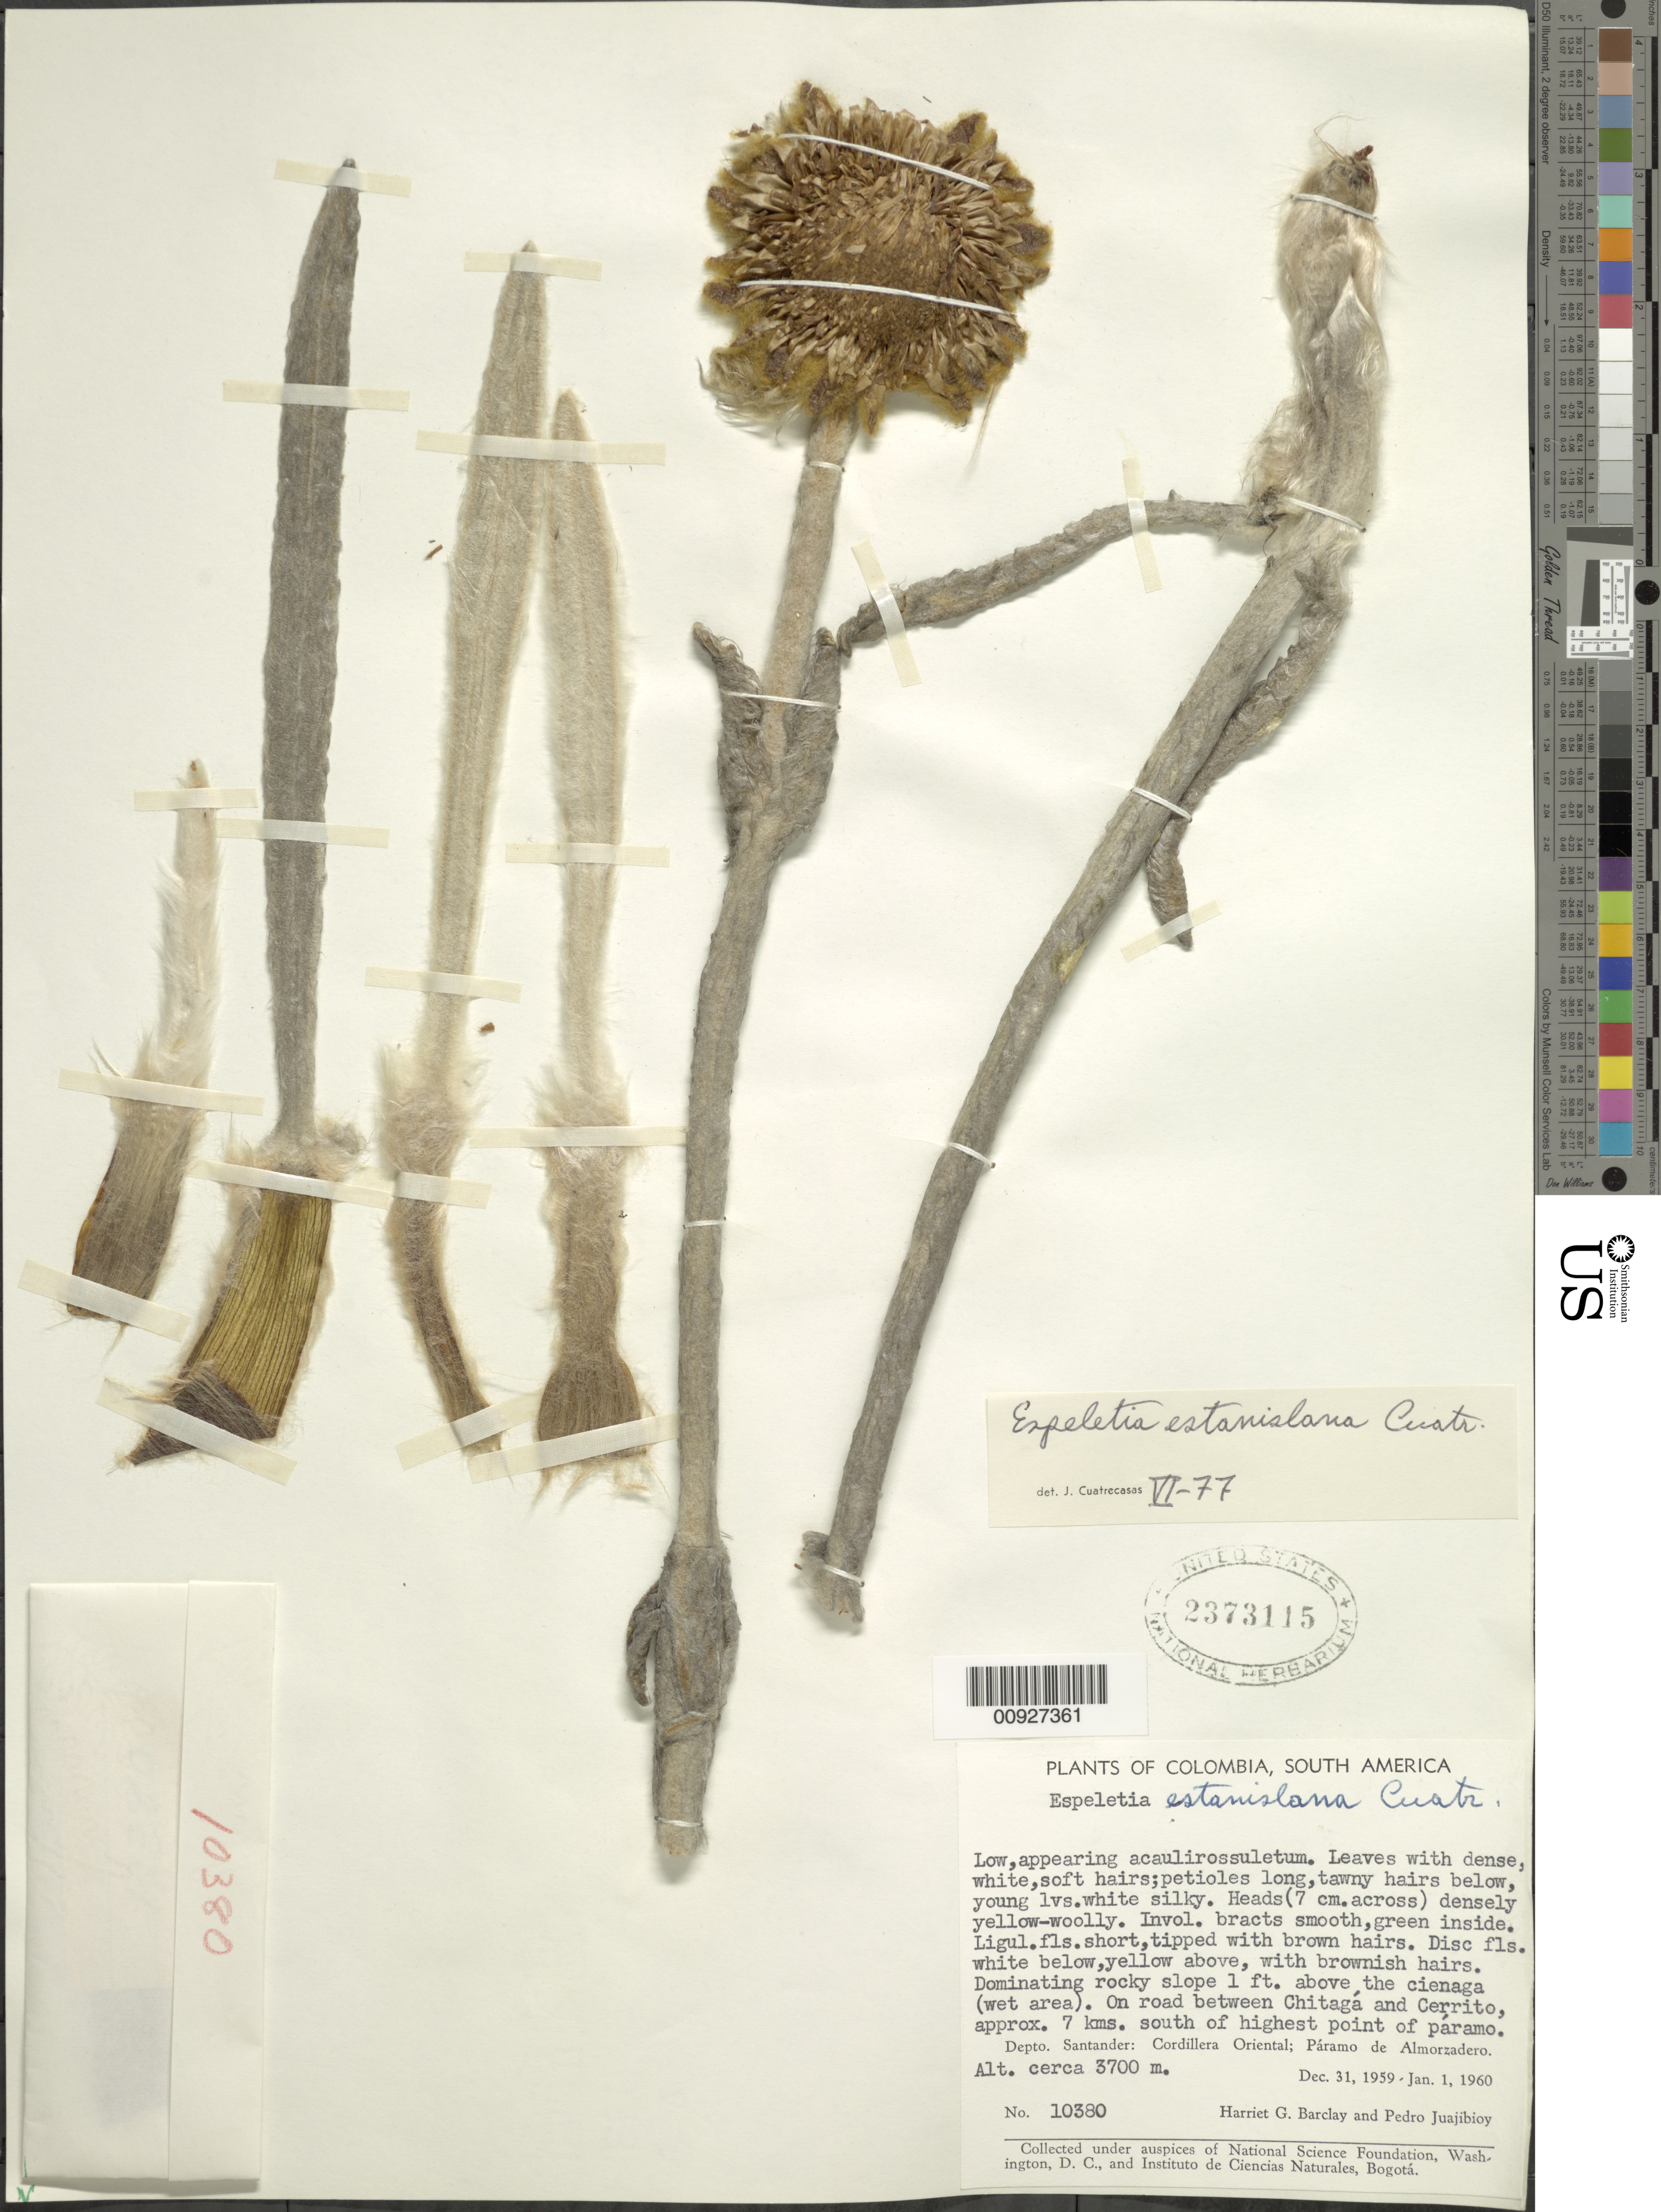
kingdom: Plantae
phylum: Tracheophyta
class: Magnoliopsida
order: Asterales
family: Asteraceae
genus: Espeletia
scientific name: Espeletia estanislana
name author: Cuatrec.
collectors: H. G. Barclay & P. Juajibioy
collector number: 10380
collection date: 1959-12-31/1960-01-01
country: Colombia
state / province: Santander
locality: Páramo del Almorzadero. Cordillera Oriental, Páramo de Almorzadero. On road betwwen Chitagá and Cerrito, approx. 7 kms. south of highest point of páramo.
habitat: Dominating rocky slope 1 ft. above the cienaga (wet area).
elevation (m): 3700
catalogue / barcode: US 2373115